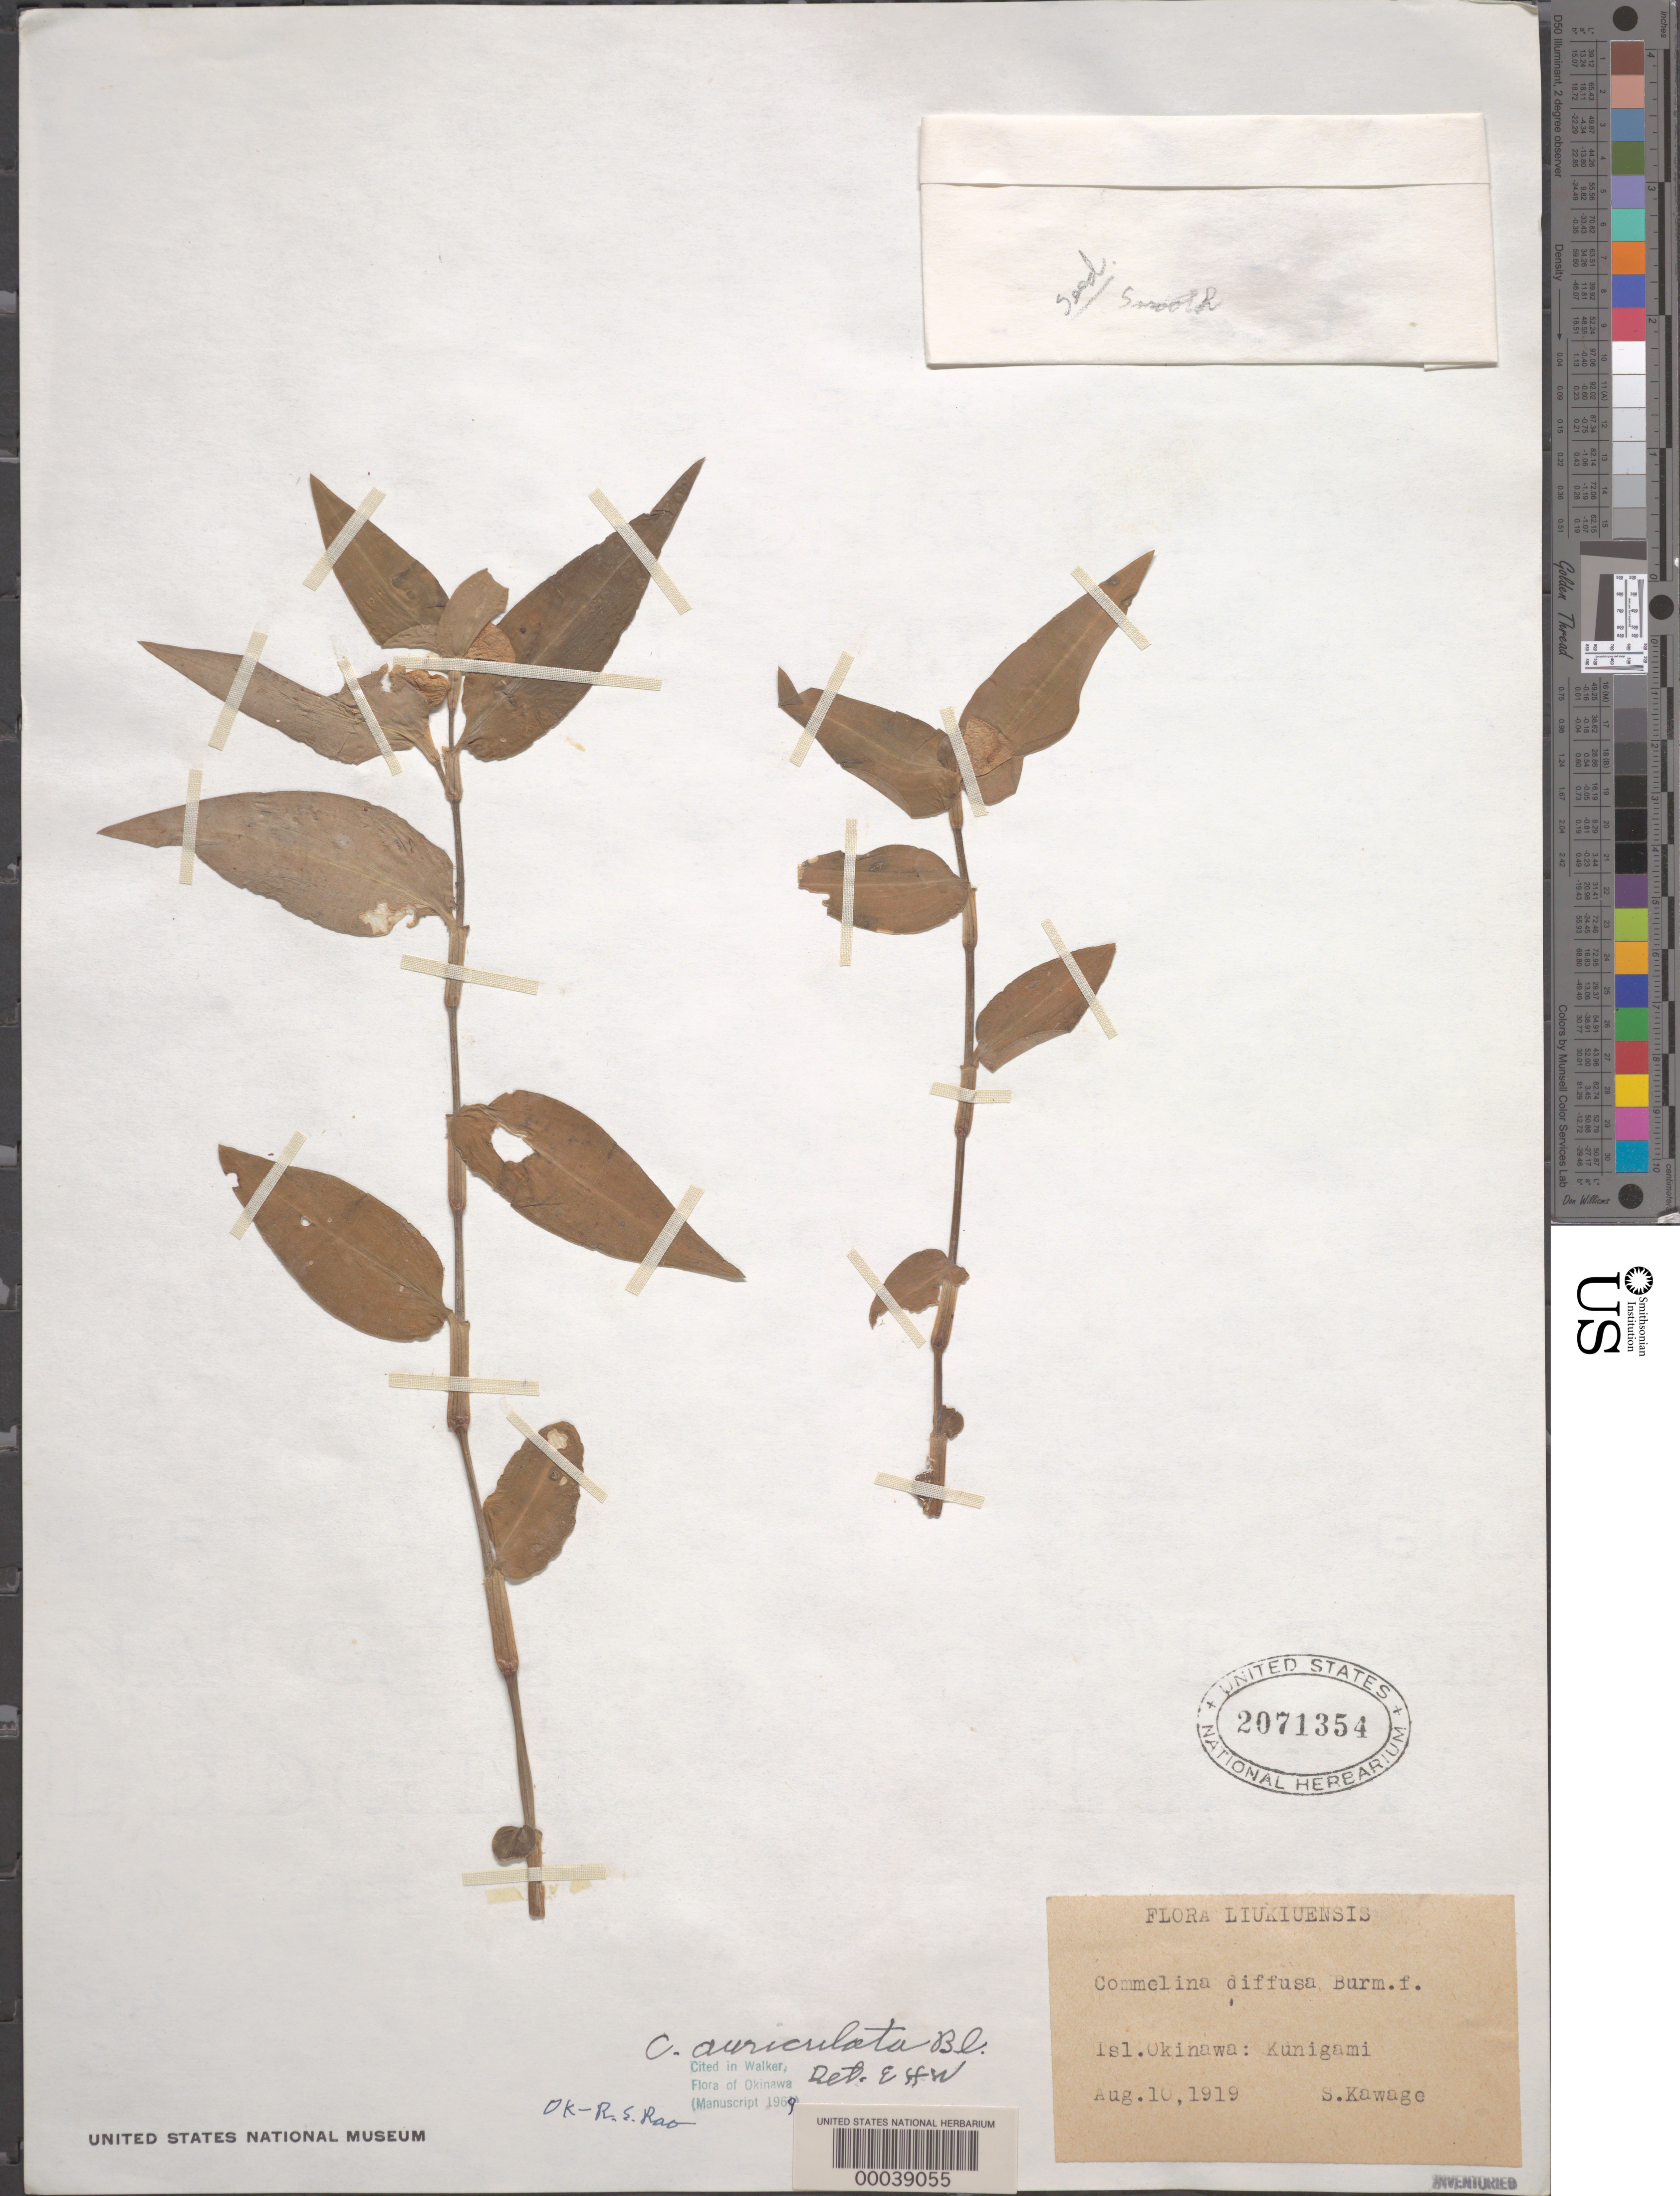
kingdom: Plantae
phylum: Tracheophyta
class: Liliopsida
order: Commelinales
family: Commelinaceae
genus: Commelina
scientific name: Commelina auriculata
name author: Blume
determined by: Walker, E. H.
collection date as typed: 10 Aug 1919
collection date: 1919-08-10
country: Japan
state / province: Okinawa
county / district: Okinawa Prefecture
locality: Kunigami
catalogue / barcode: US 2071354